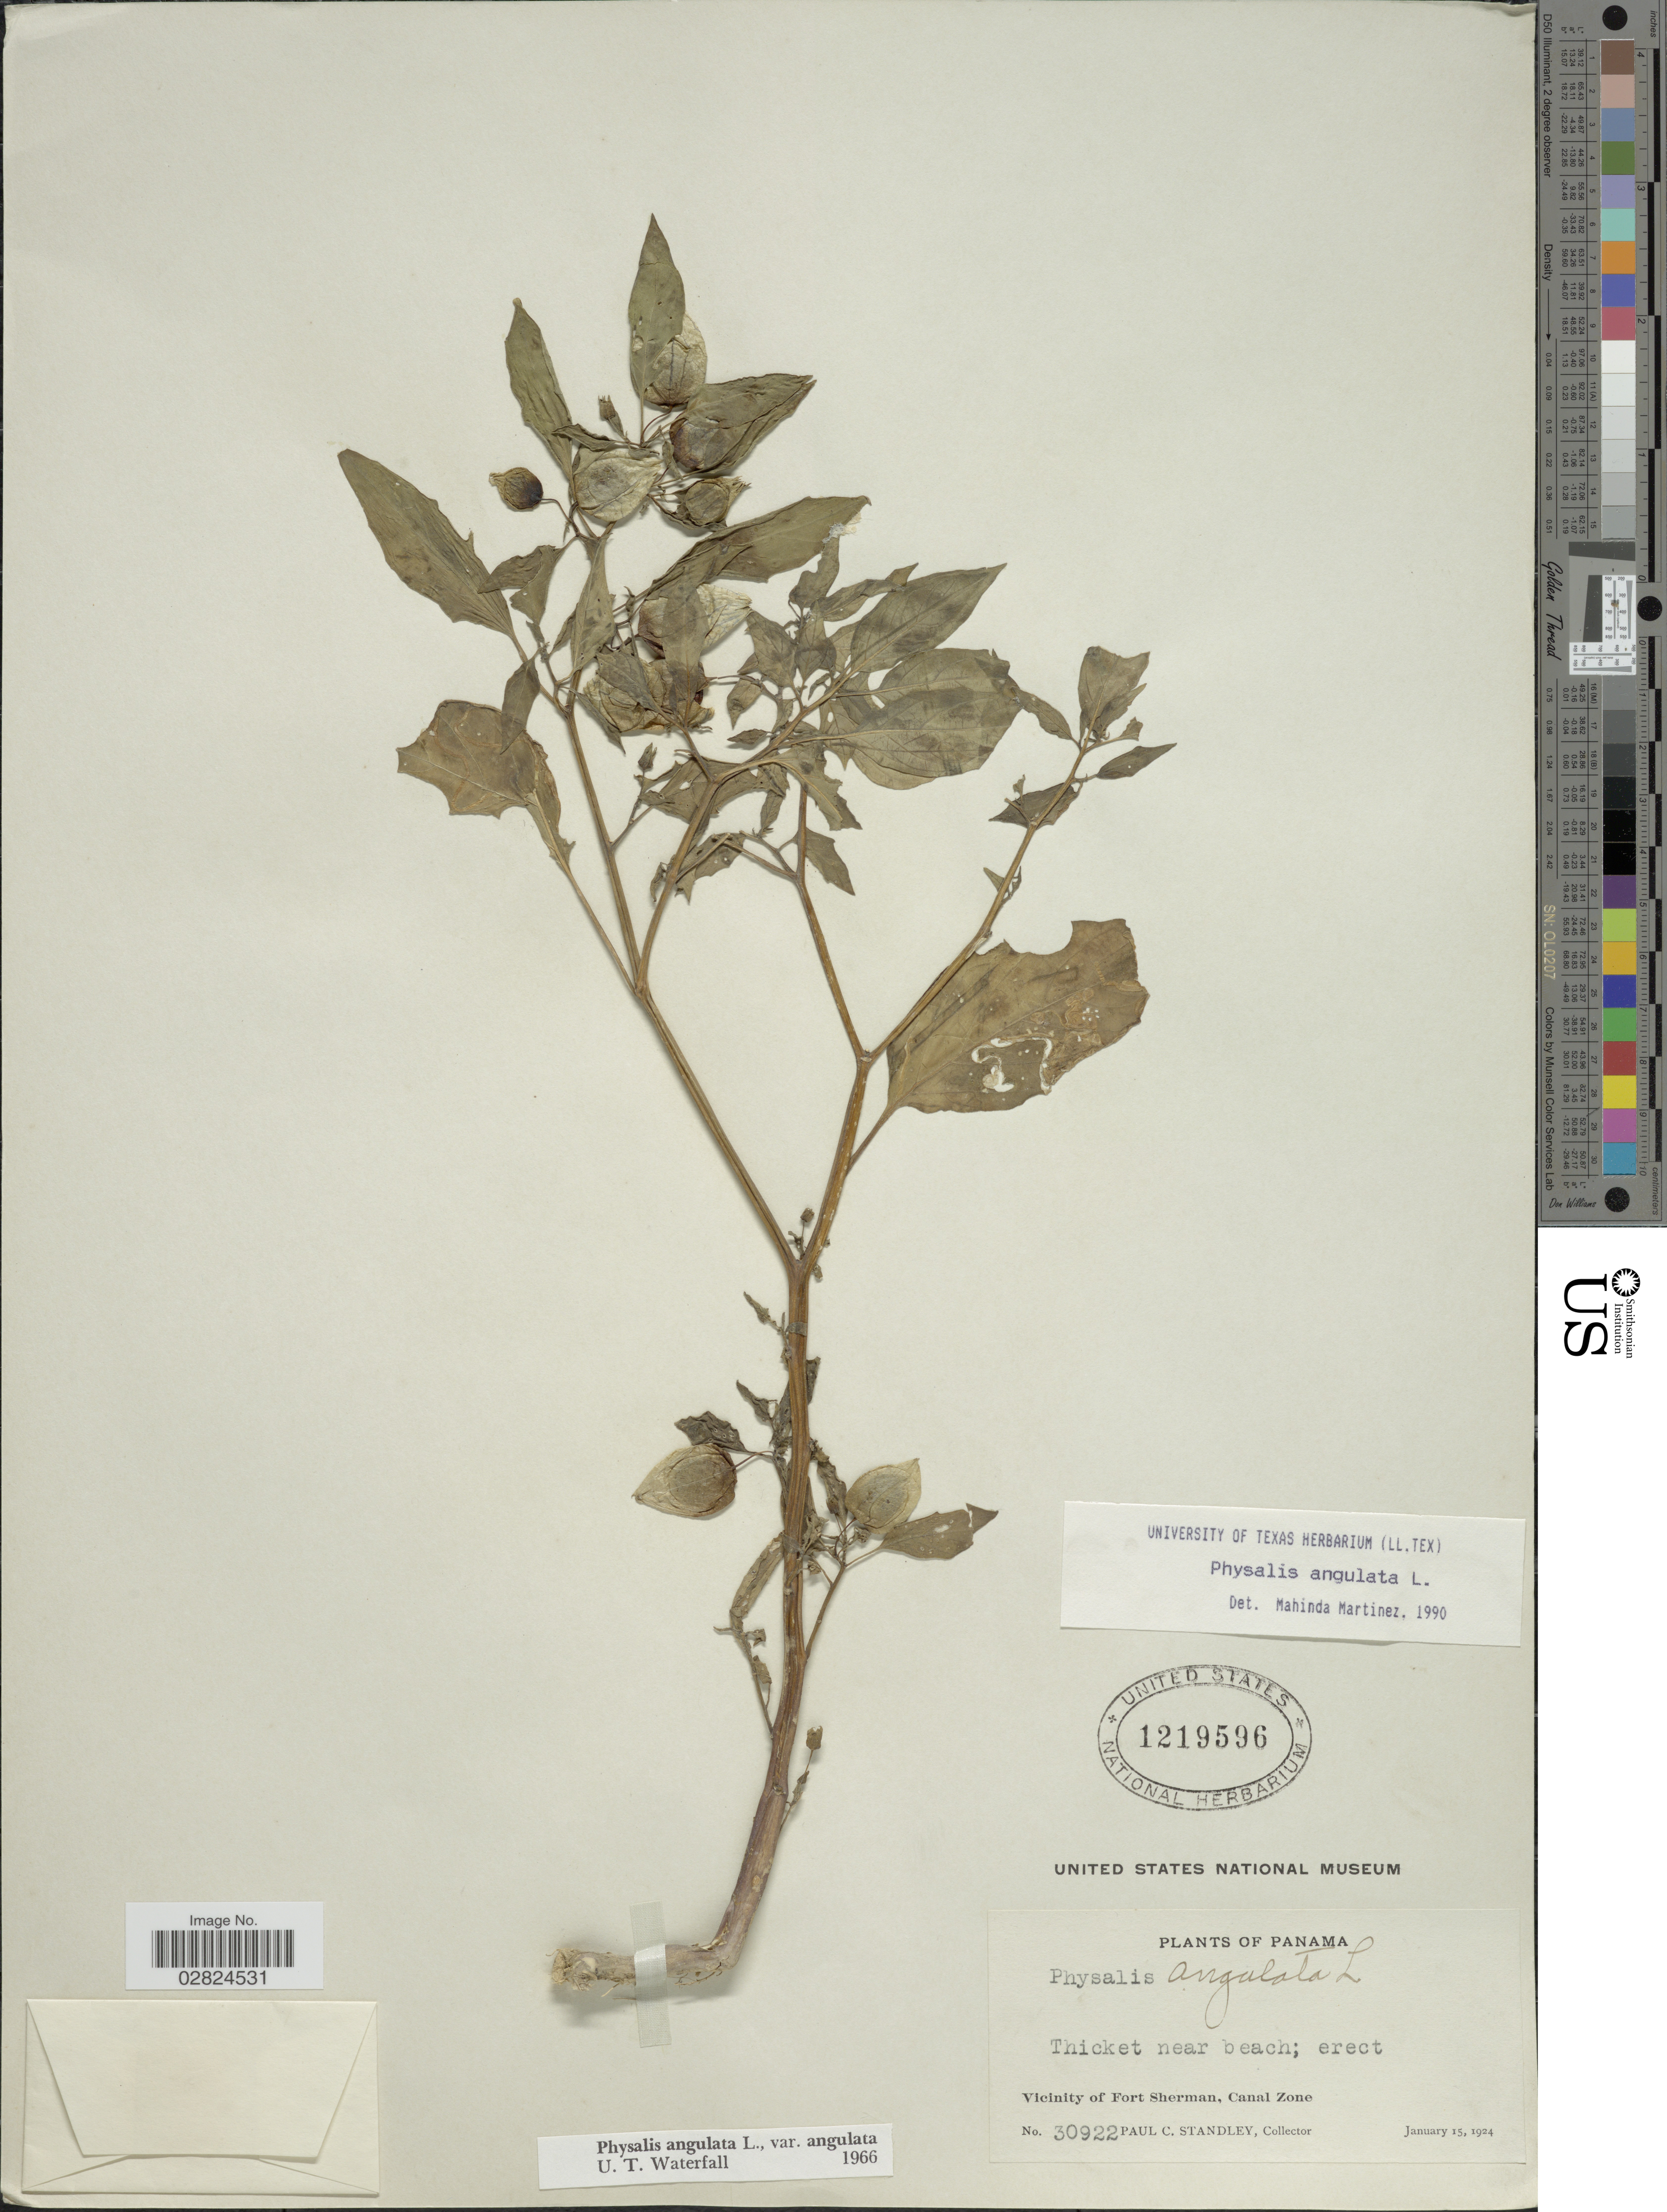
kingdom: Plantae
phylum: Tracheophyta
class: Magnoliopsida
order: Solanales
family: Solanaceae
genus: Physalis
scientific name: Physalis angulata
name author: L.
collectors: P. C. Standley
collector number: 30922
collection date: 1924-01-15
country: Panama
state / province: Colón / Panamá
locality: Vicinity of Fort Sherman, Canal Zone.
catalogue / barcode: US 1219596